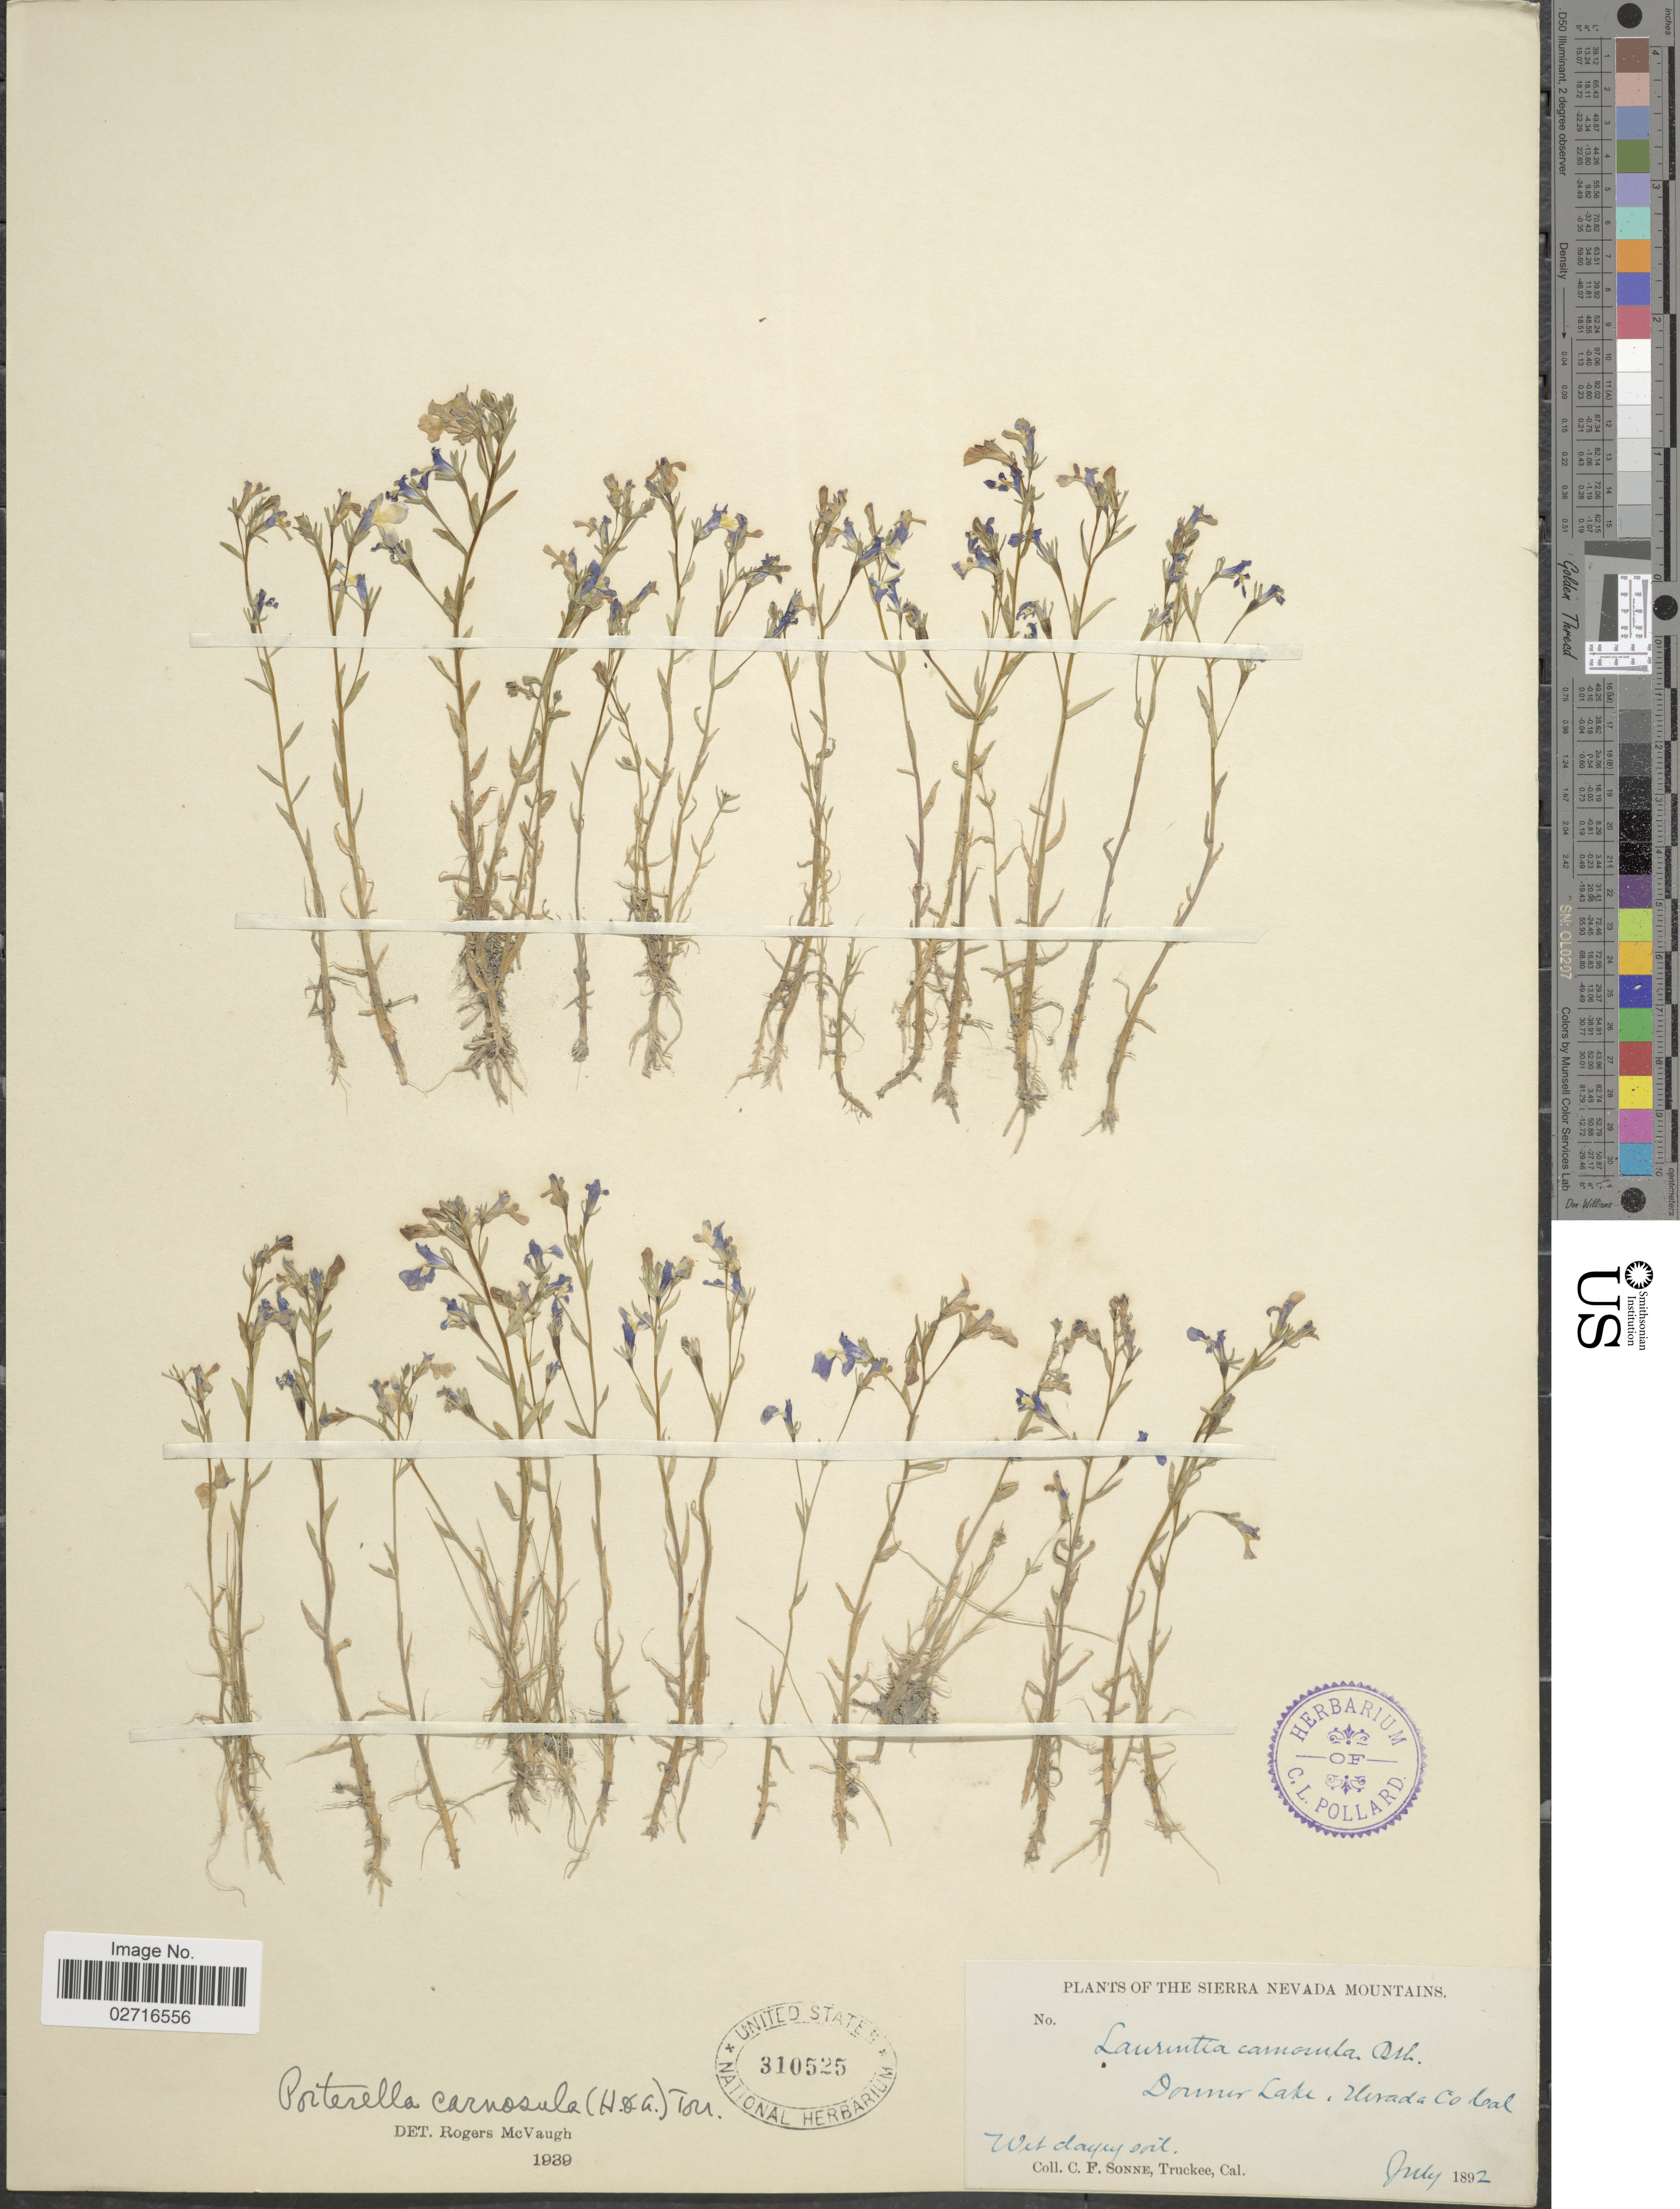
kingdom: Plantae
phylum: Tracheophyta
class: Magnoliopsida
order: Asterales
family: Campanulaceae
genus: Laurentia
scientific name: Laurentia carnosula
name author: (Hook. & Arn.) Benth. ex A. Gray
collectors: C. Sonne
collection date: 1892-07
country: United States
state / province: California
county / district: Nevada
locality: The Sierra Nevada Mountains, Donner Lake, Nevada Co.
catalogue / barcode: US 310525